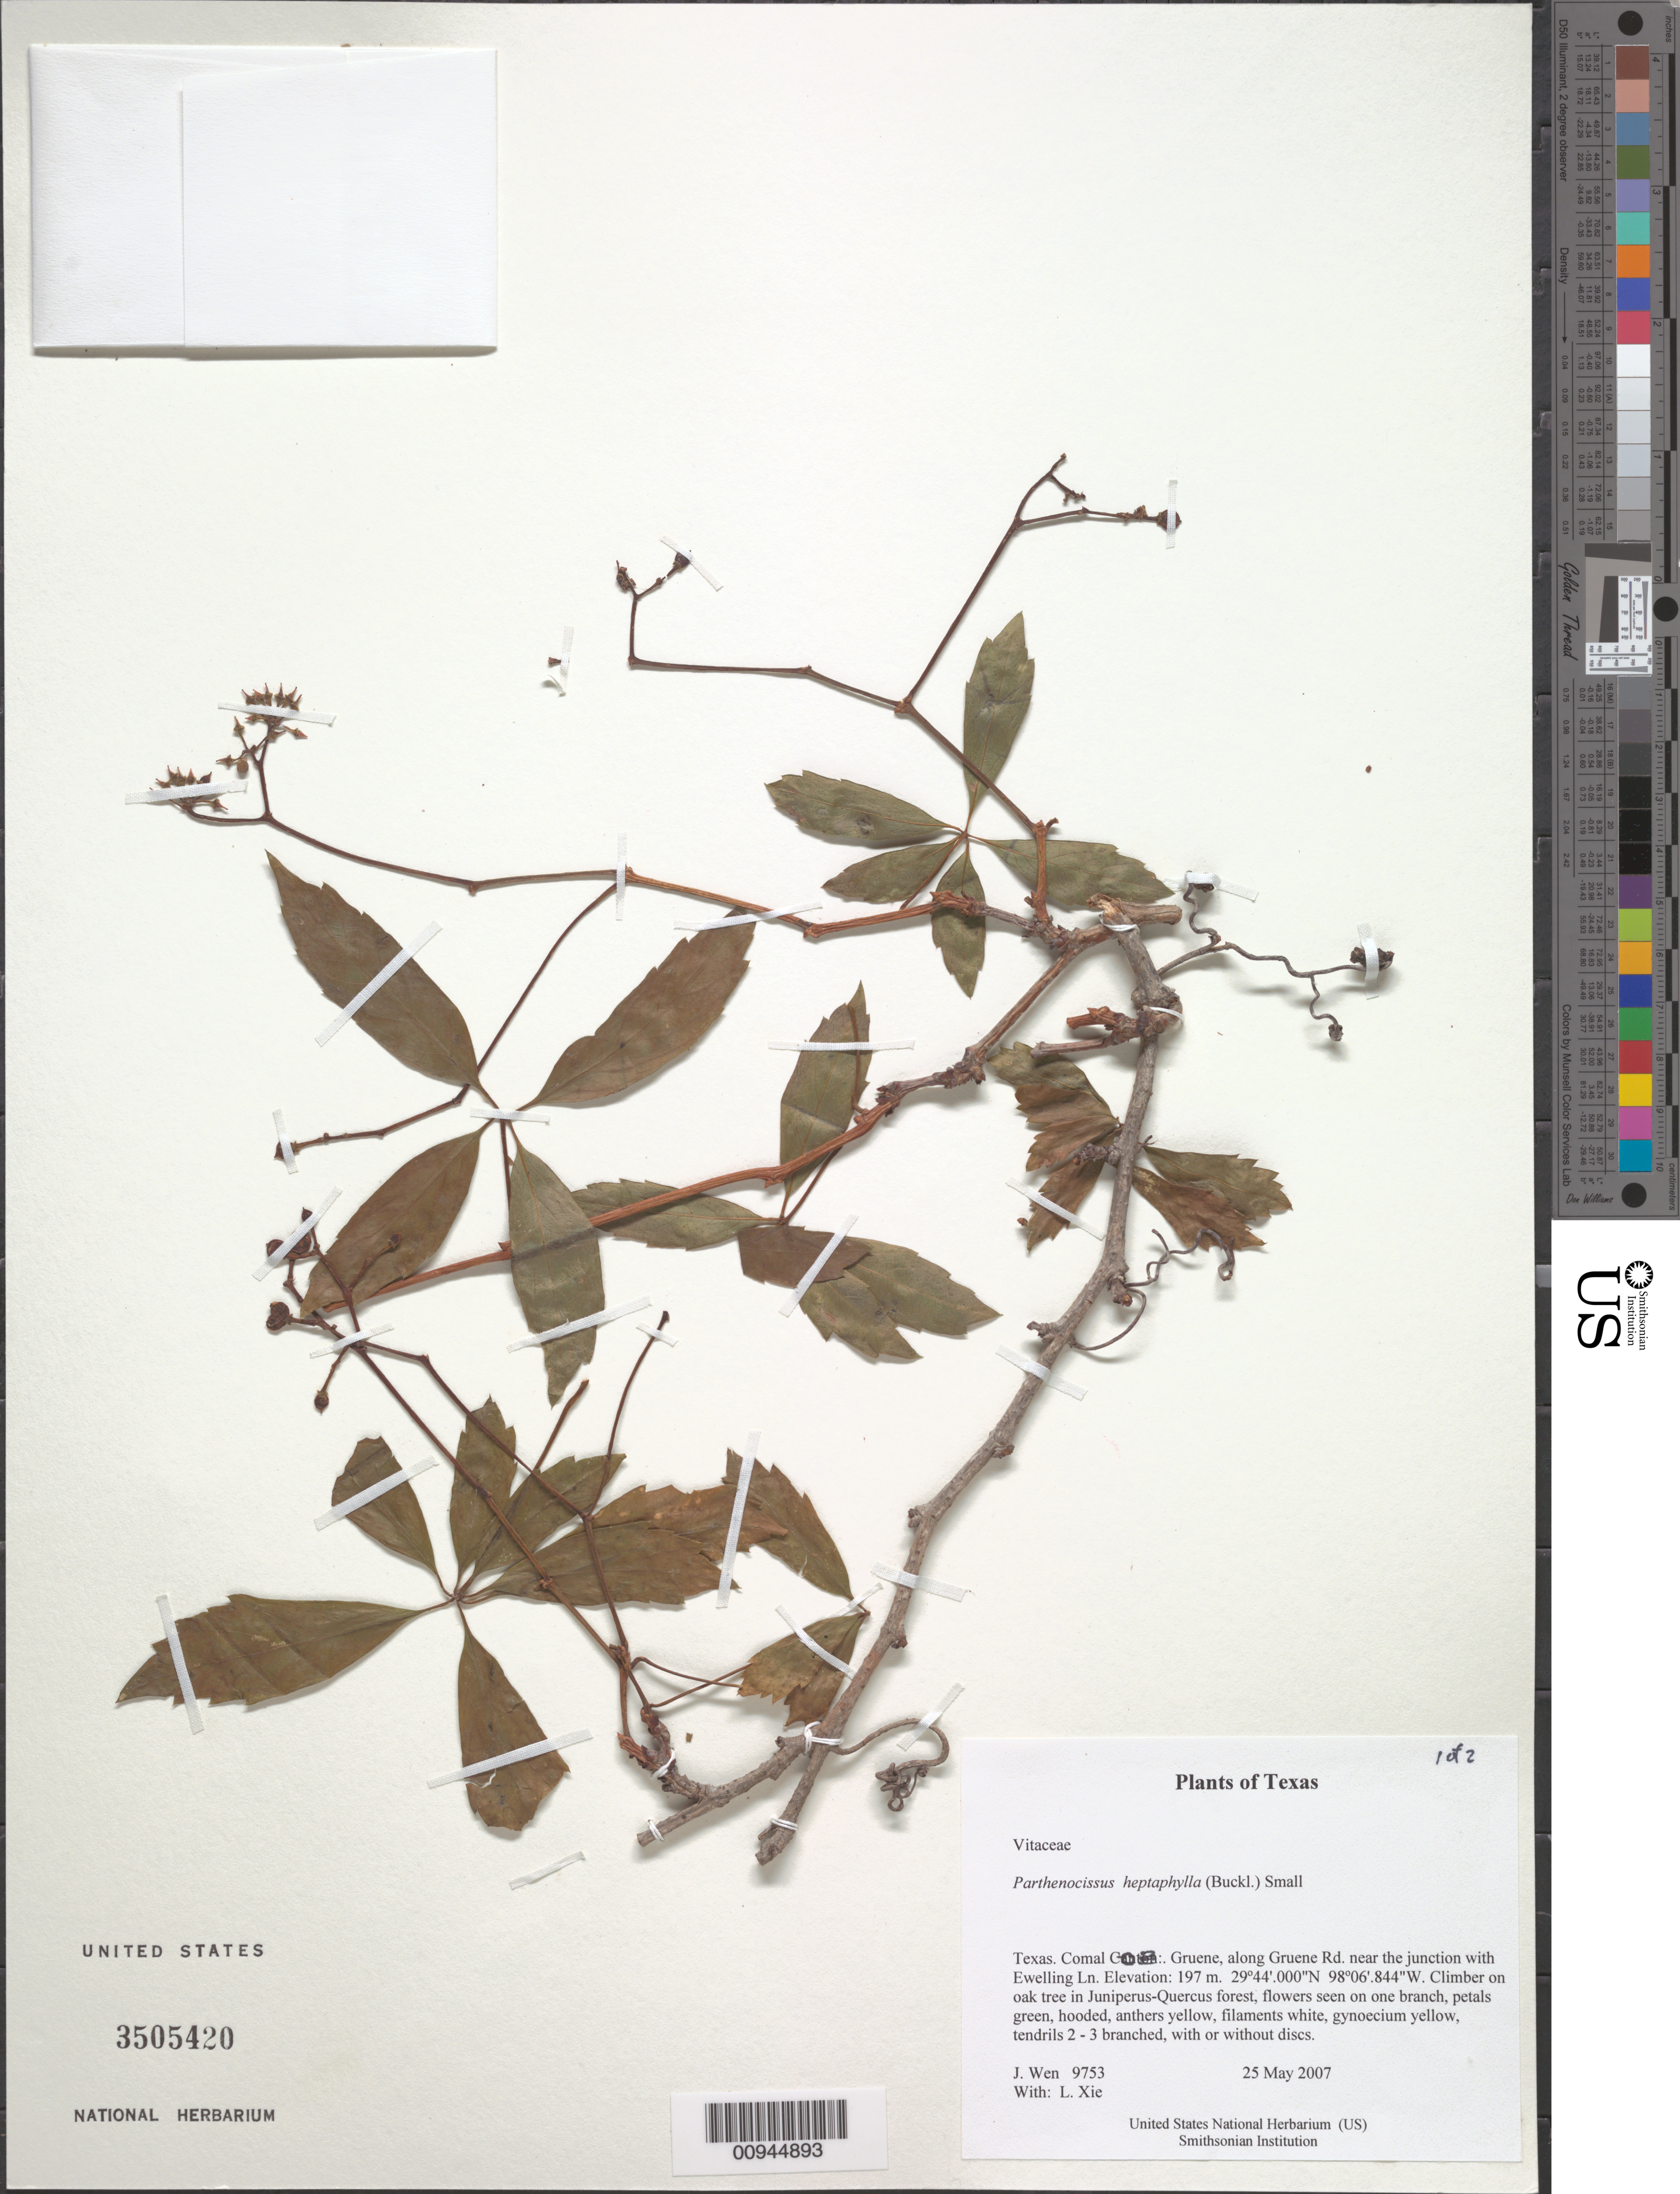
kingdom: Plantae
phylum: Tracheophyta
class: Magnoliopsida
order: Vitales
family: Vitaceae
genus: Parthenocissus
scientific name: Parthenocissus heptaphylla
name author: (Buckley) Britton ex Small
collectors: J. Wen & L. Xie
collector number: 9753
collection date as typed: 25 May 2007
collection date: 2007-05-25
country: United States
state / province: Texas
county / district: Comal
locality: Gruene, along Gruene Rd. near the junction with Ewelling Ln.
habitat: On oak tree in Juniperus-Quercus forest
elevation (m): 197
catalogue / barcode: US 3505420